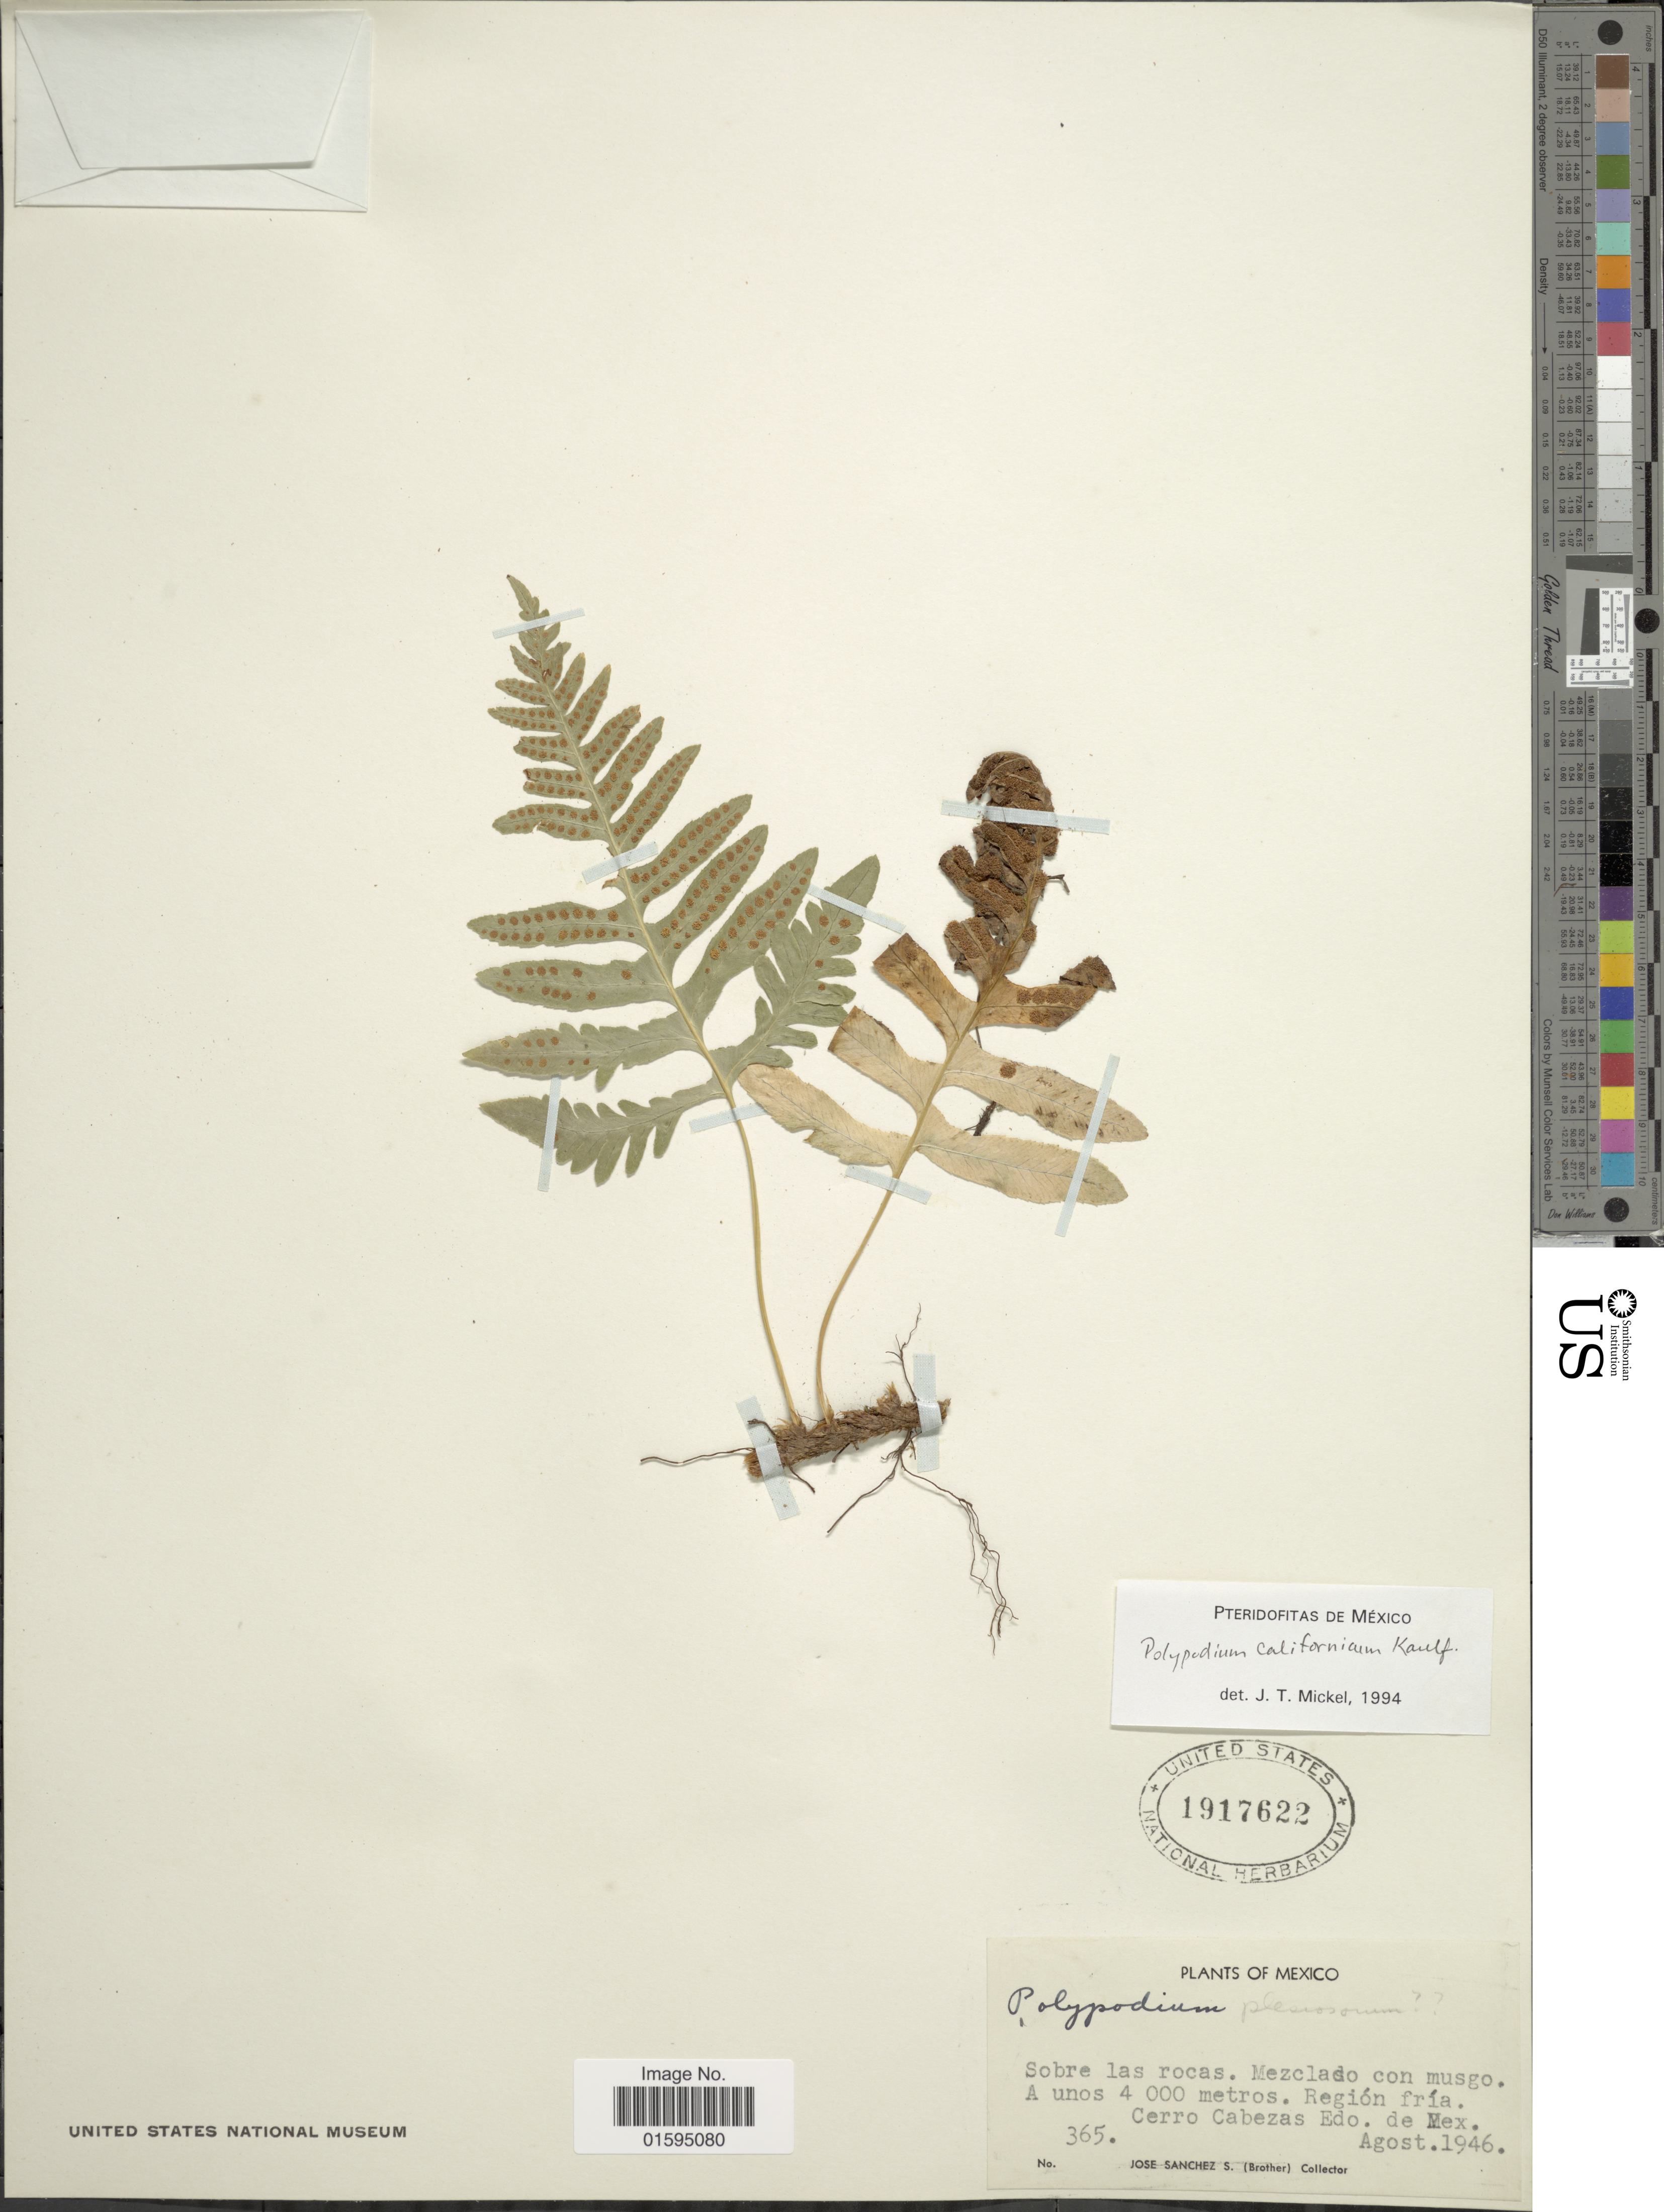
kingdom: Plantae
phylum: Tracheophyta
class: Polypodiopsida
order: Polypodiales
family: Polypodiaceae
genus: Polypodium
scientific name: Polypodium californicum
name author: Kaulf.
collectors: J. Sanchez S.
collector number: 365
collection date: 1946-08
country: Mexico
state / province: México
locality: Sobre las rocas. Mezclado con musgo, Región fría, Cerro Cabezas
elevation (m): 4000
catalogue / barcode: US 1917622